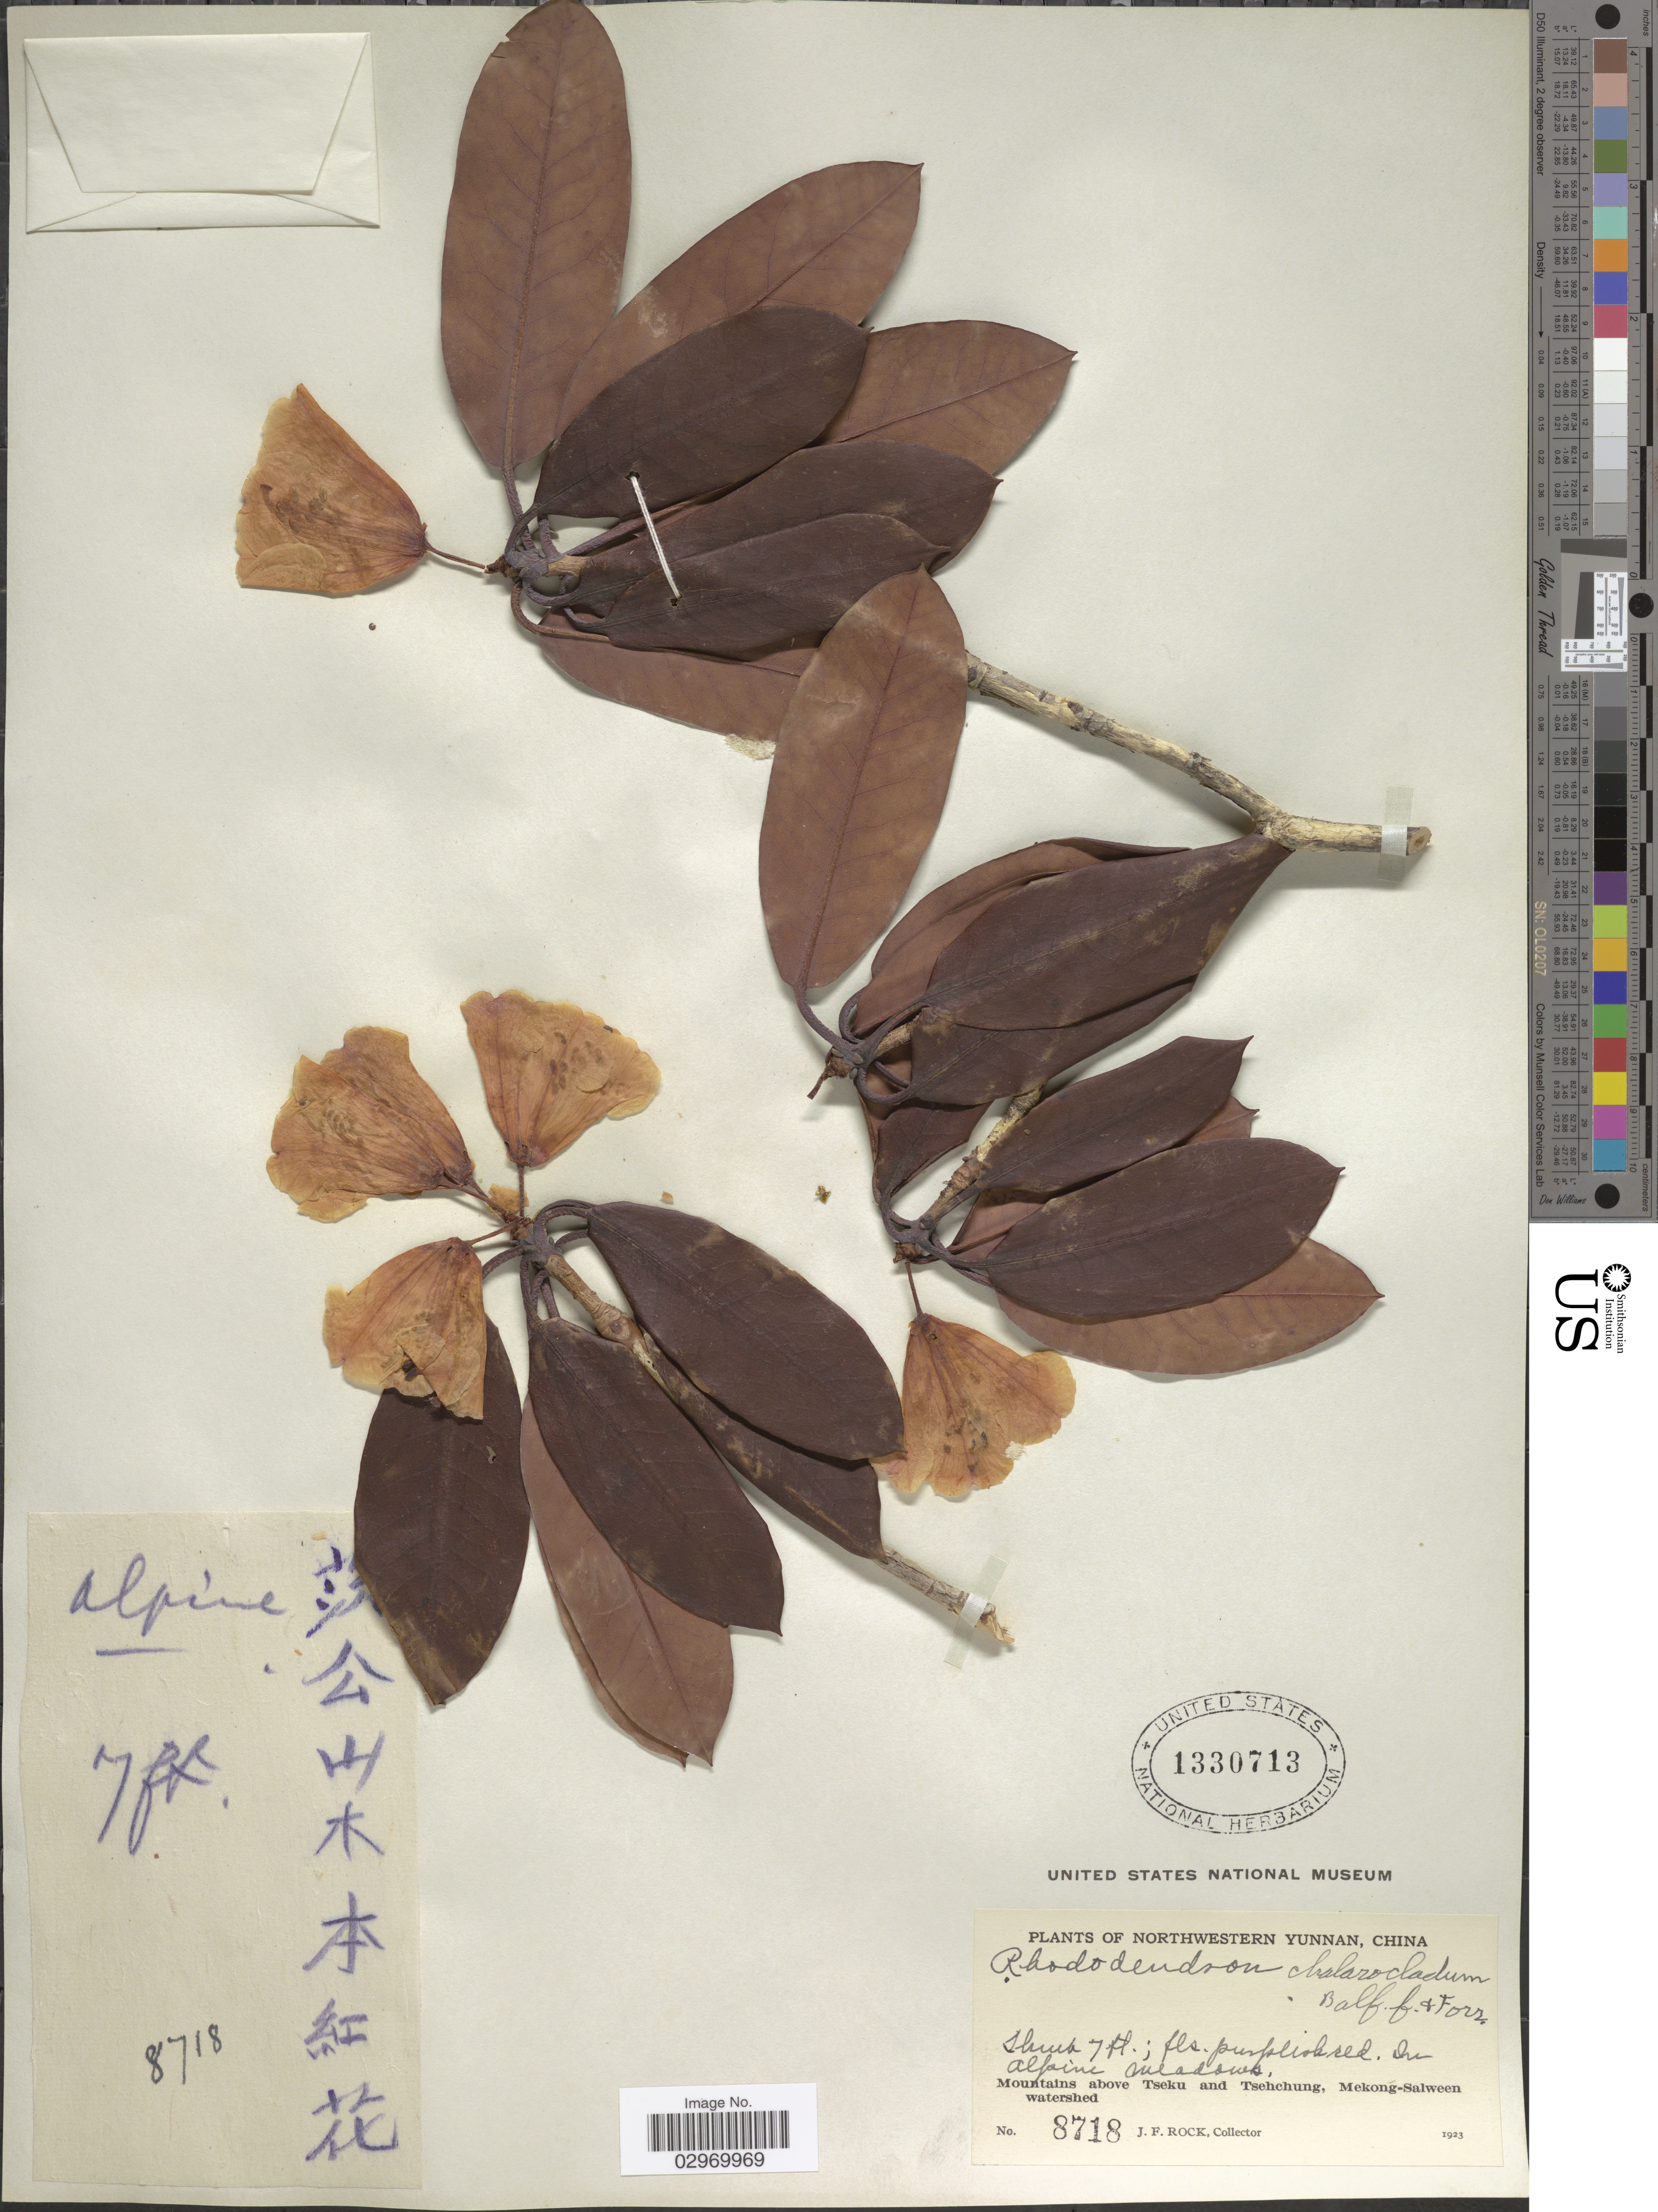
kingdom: Plantae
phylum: Tracheophyta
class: Magnoliopsida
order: Ericales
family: Ericaceae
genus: Rhododendron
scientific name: Rhododendron chalarocladum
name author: Balf. f. & Forrest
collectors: J. Rock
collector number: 8718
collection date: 1923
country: China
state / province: Yunnan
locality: Northwestern Yunnan, Mountains above Tseku and Tsehchung, Mekong-Salween watershed.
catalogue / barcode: US 1330713